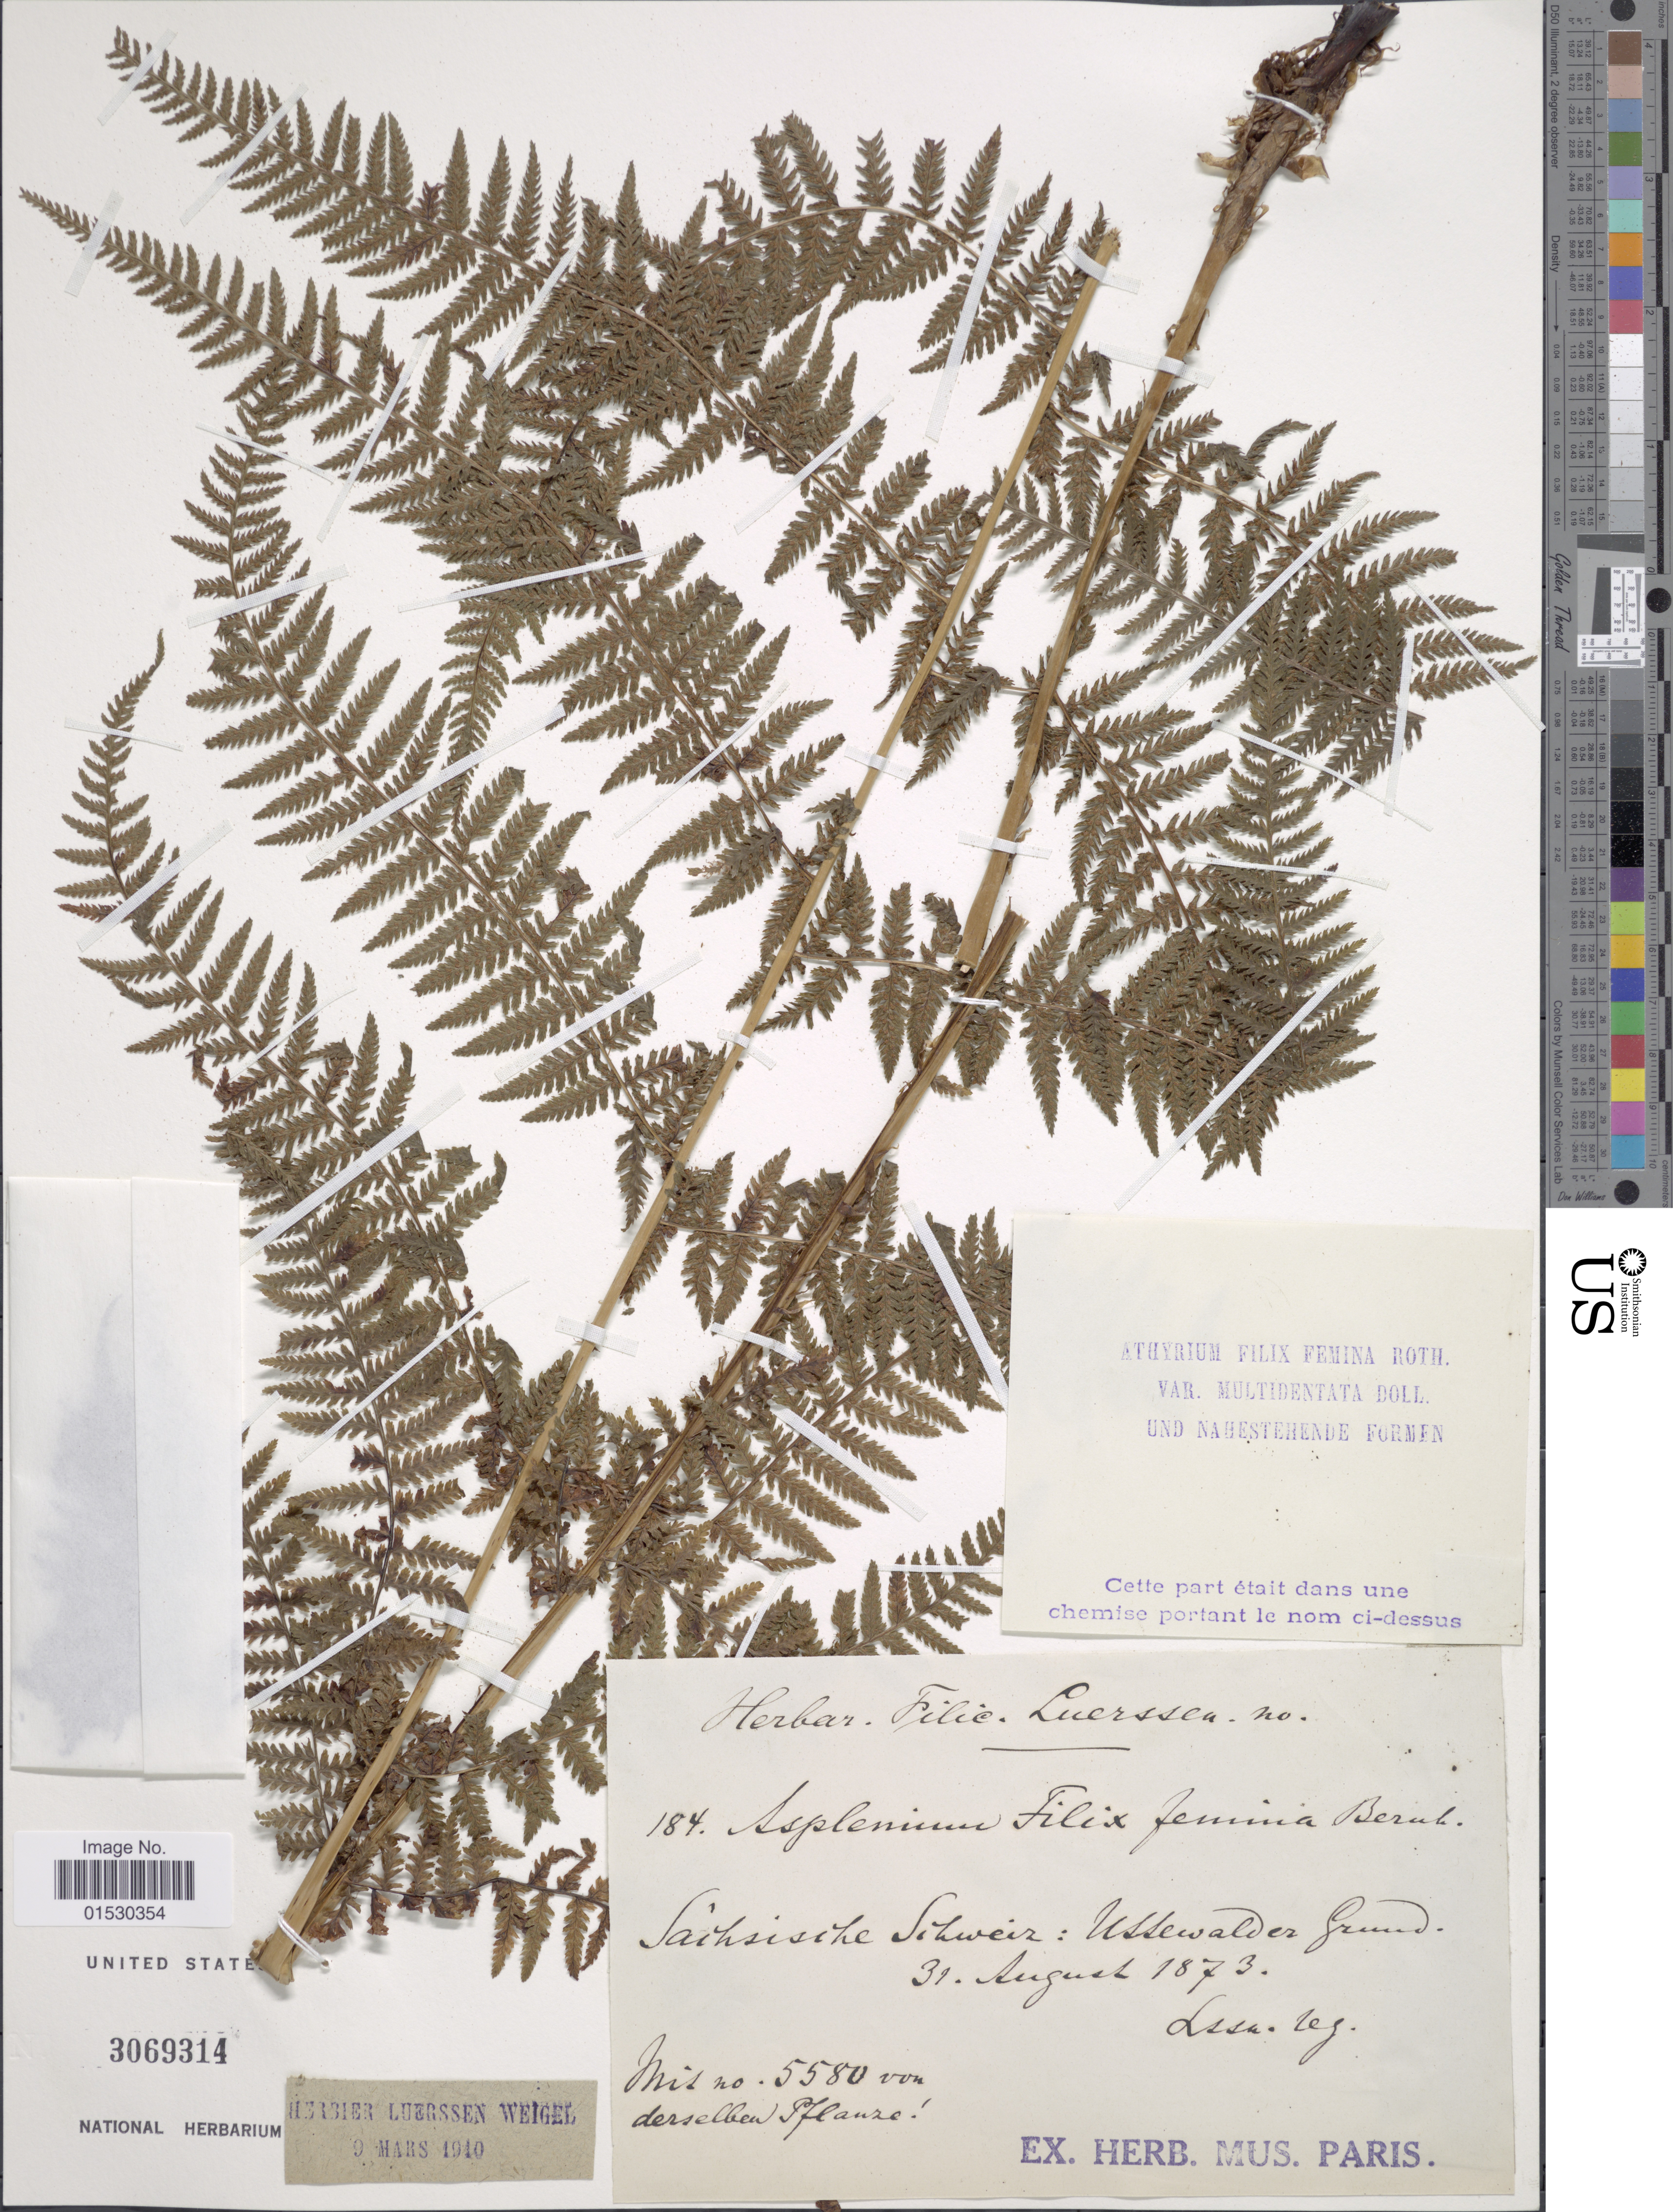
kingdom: Plantae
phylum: Tracheophyta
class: Polypodiopsida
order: Polypodiales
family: Athyriaceae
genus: Athyrium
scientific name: Athyrium filix-femina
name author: (L.) Roth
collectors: Luerssen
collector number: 184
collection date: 1873-08-31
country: Germany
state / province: Sachsen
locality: Sächsische Schweiz: Uttewalder Grund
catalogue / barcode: US 3069314